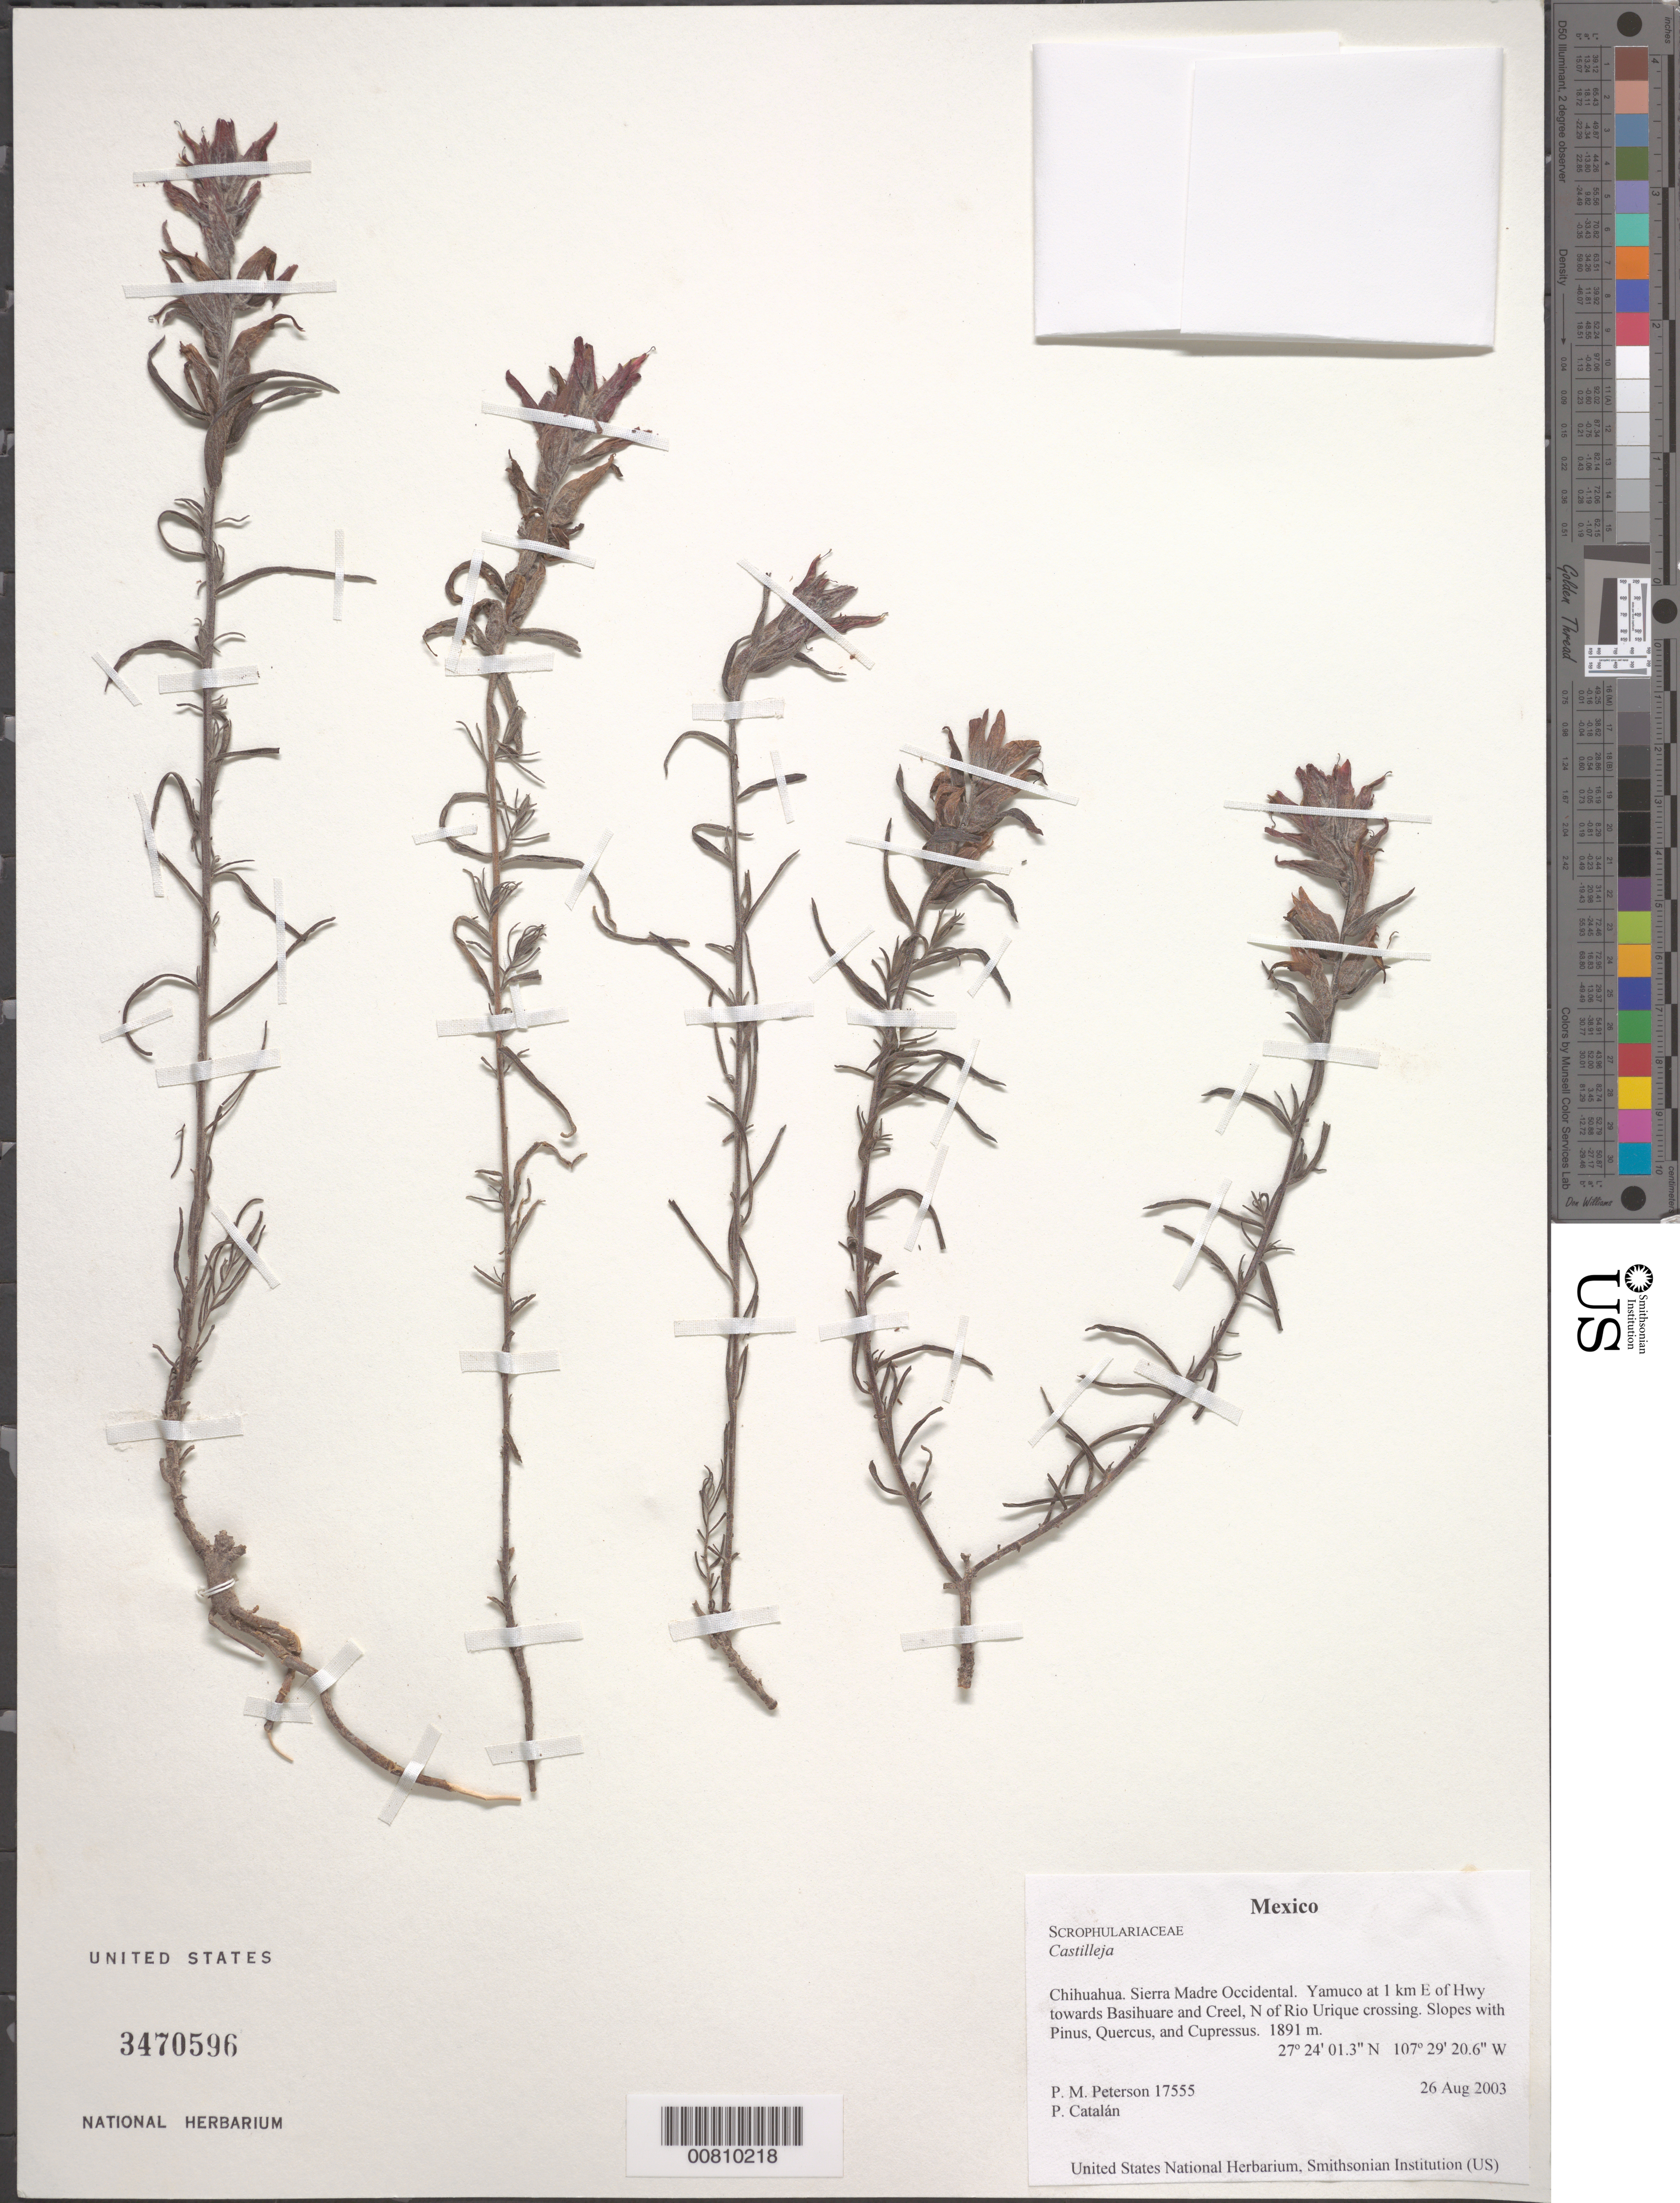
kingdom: Plantae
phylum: Tracheophyta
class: Magnoliopsida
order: Lamiales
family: Orobanchaceae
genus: Castilleja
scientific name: Castilleja tenuiflora var. xylorrhiza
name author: (Eastw.) G.L. Nesom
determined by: Edwards, Sara, (K), Royal Botanic Gardens, Kew (UNITED KINGDOM)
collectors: P. M. Peterson & P. Catalán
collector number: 17555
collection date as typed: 26 Aug 2003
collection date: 2003-08-26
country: Mexico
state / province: Chihuahua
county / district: Sierra Madre Occidental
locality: Yamuco at 1 km E of Hwy towards Basihuare and Creel, N of Rio Urique crossing. Slopes with Pinus, Quercus, and Cupressus.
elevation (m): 1891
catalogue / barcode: US 3470596